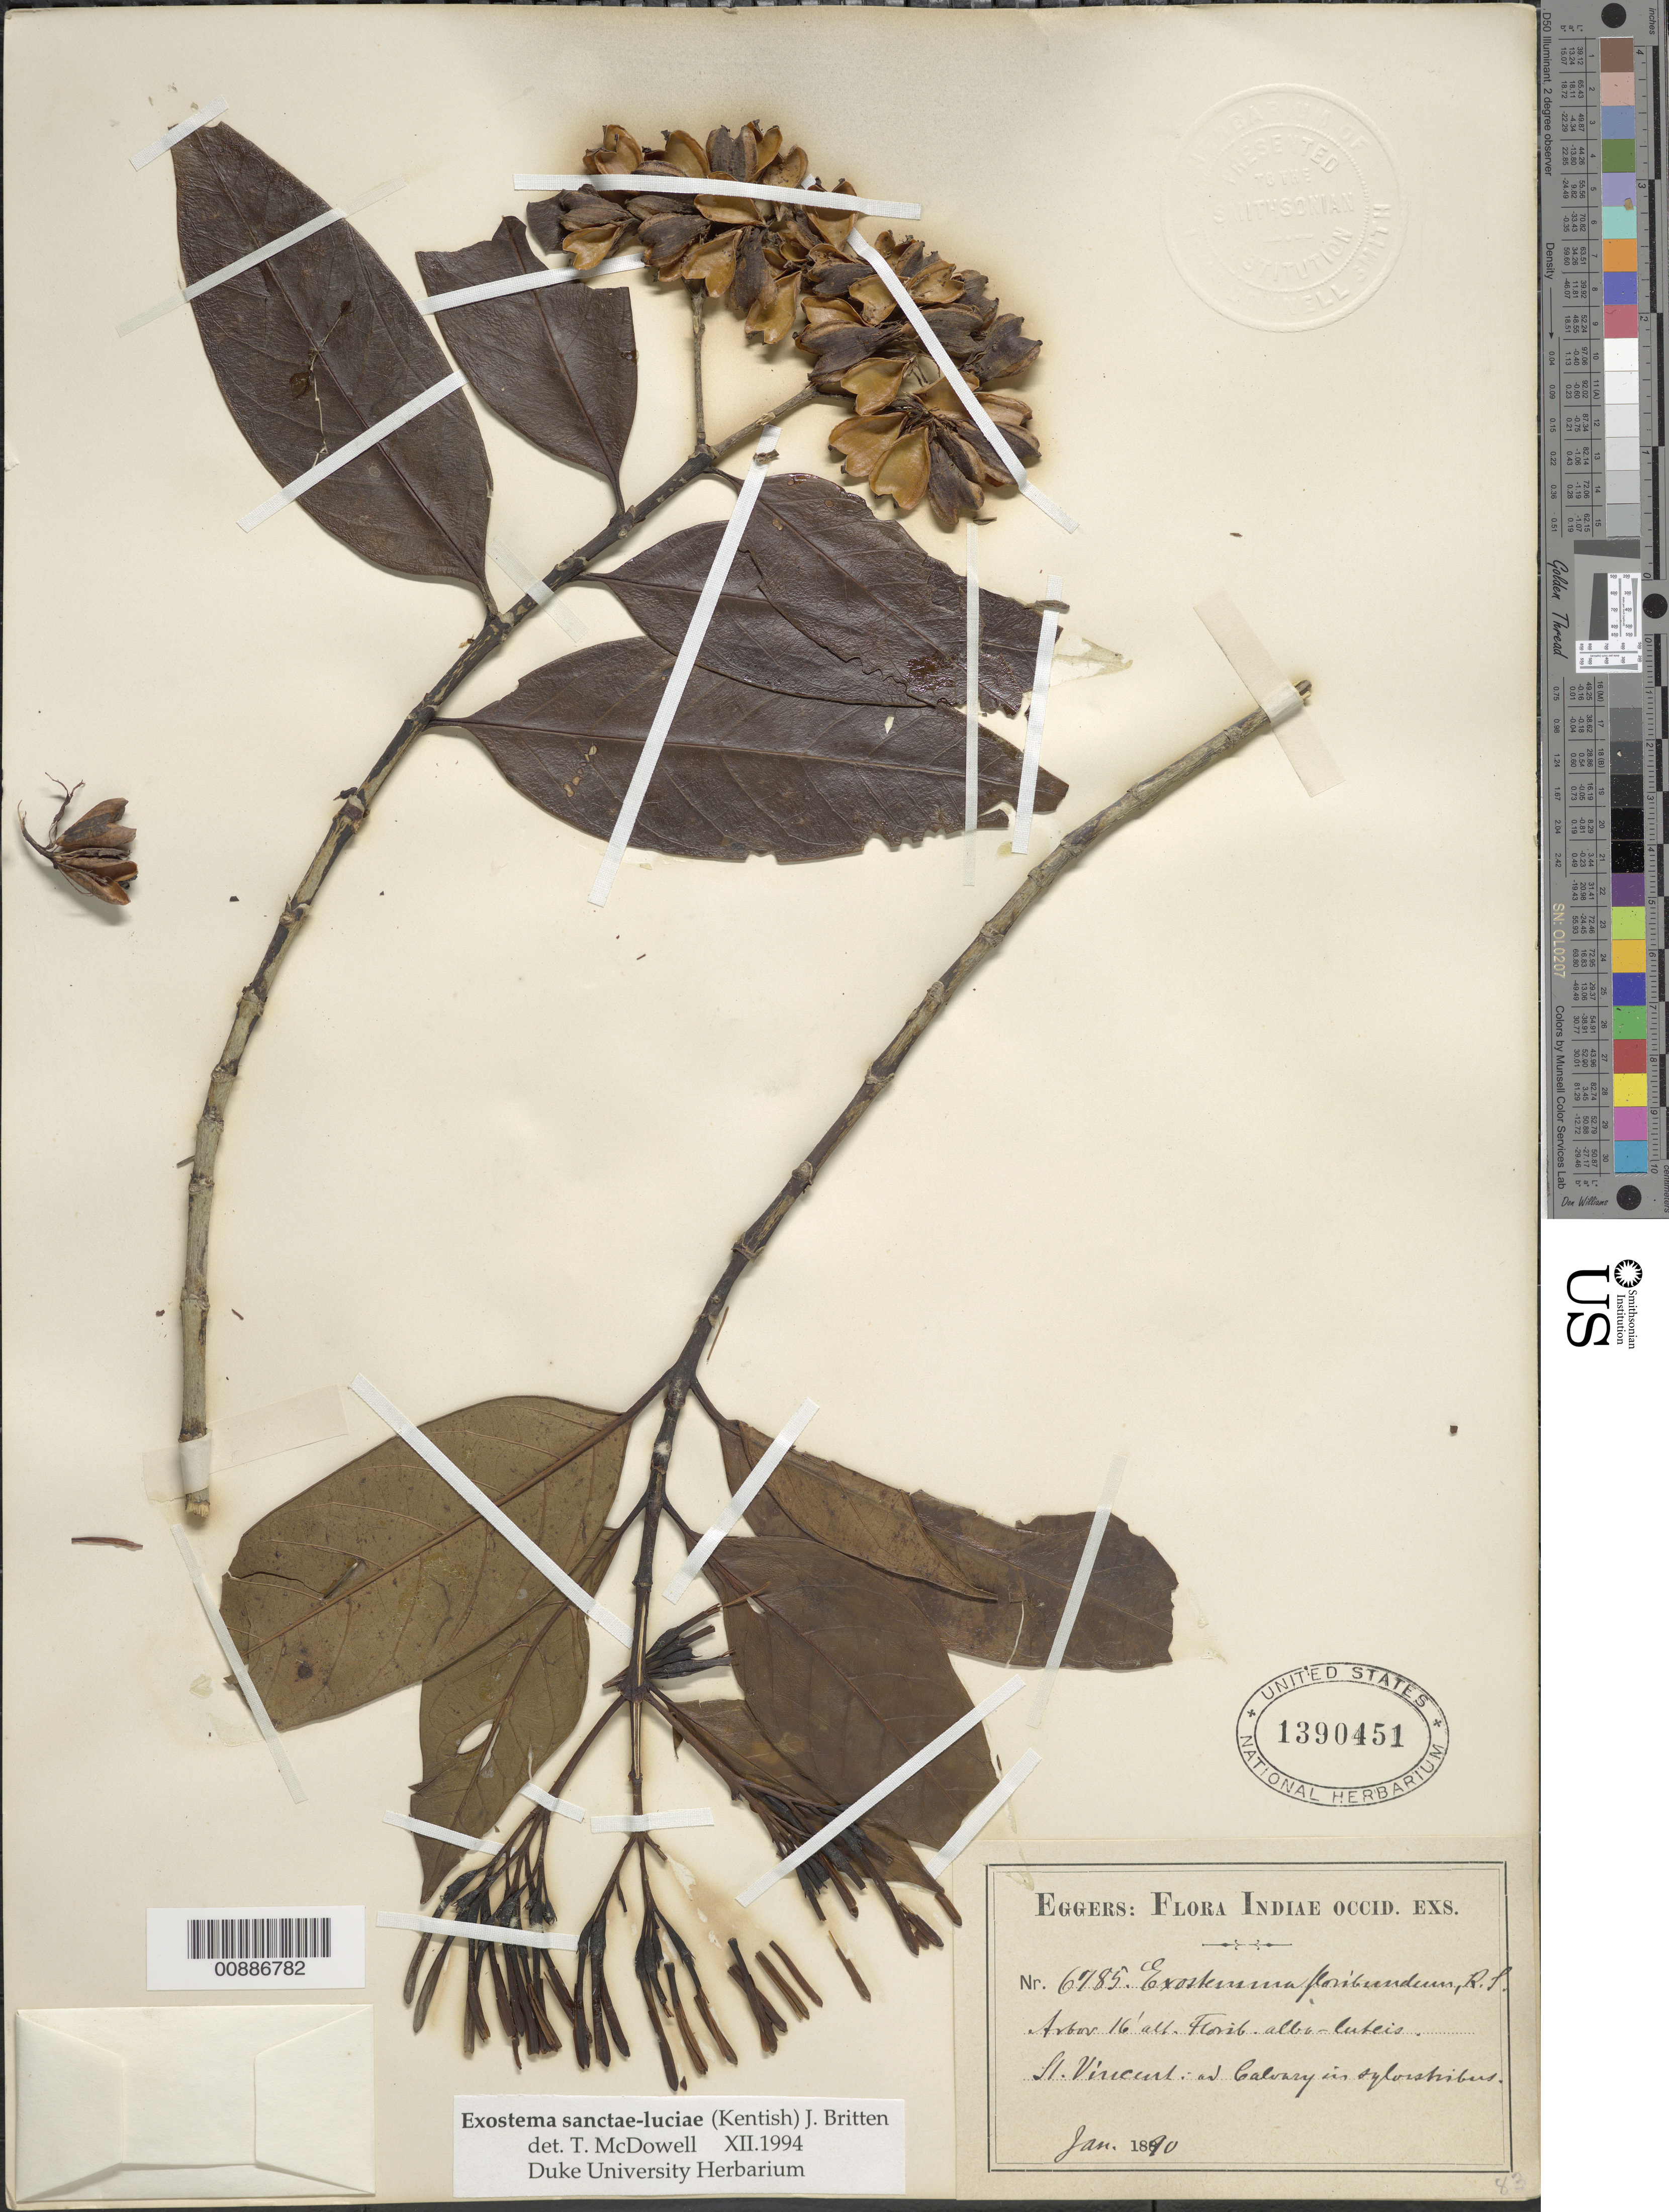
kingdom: Plantae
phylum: Tracheophyta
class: Magnoliopsida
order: Gentianales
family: Rubiaceae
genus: Exostema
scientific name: Exostema sanctae-luciae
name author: (Kentish) Britten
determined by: McDowell, T.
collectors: H. F. A. von Eggers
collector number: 6785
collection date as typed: Jan 1890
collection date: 1890-01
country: St. Vincent - Grenadines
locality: Ad Calvary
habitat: In sylorstribers (sp?)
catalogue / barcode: US 1390451